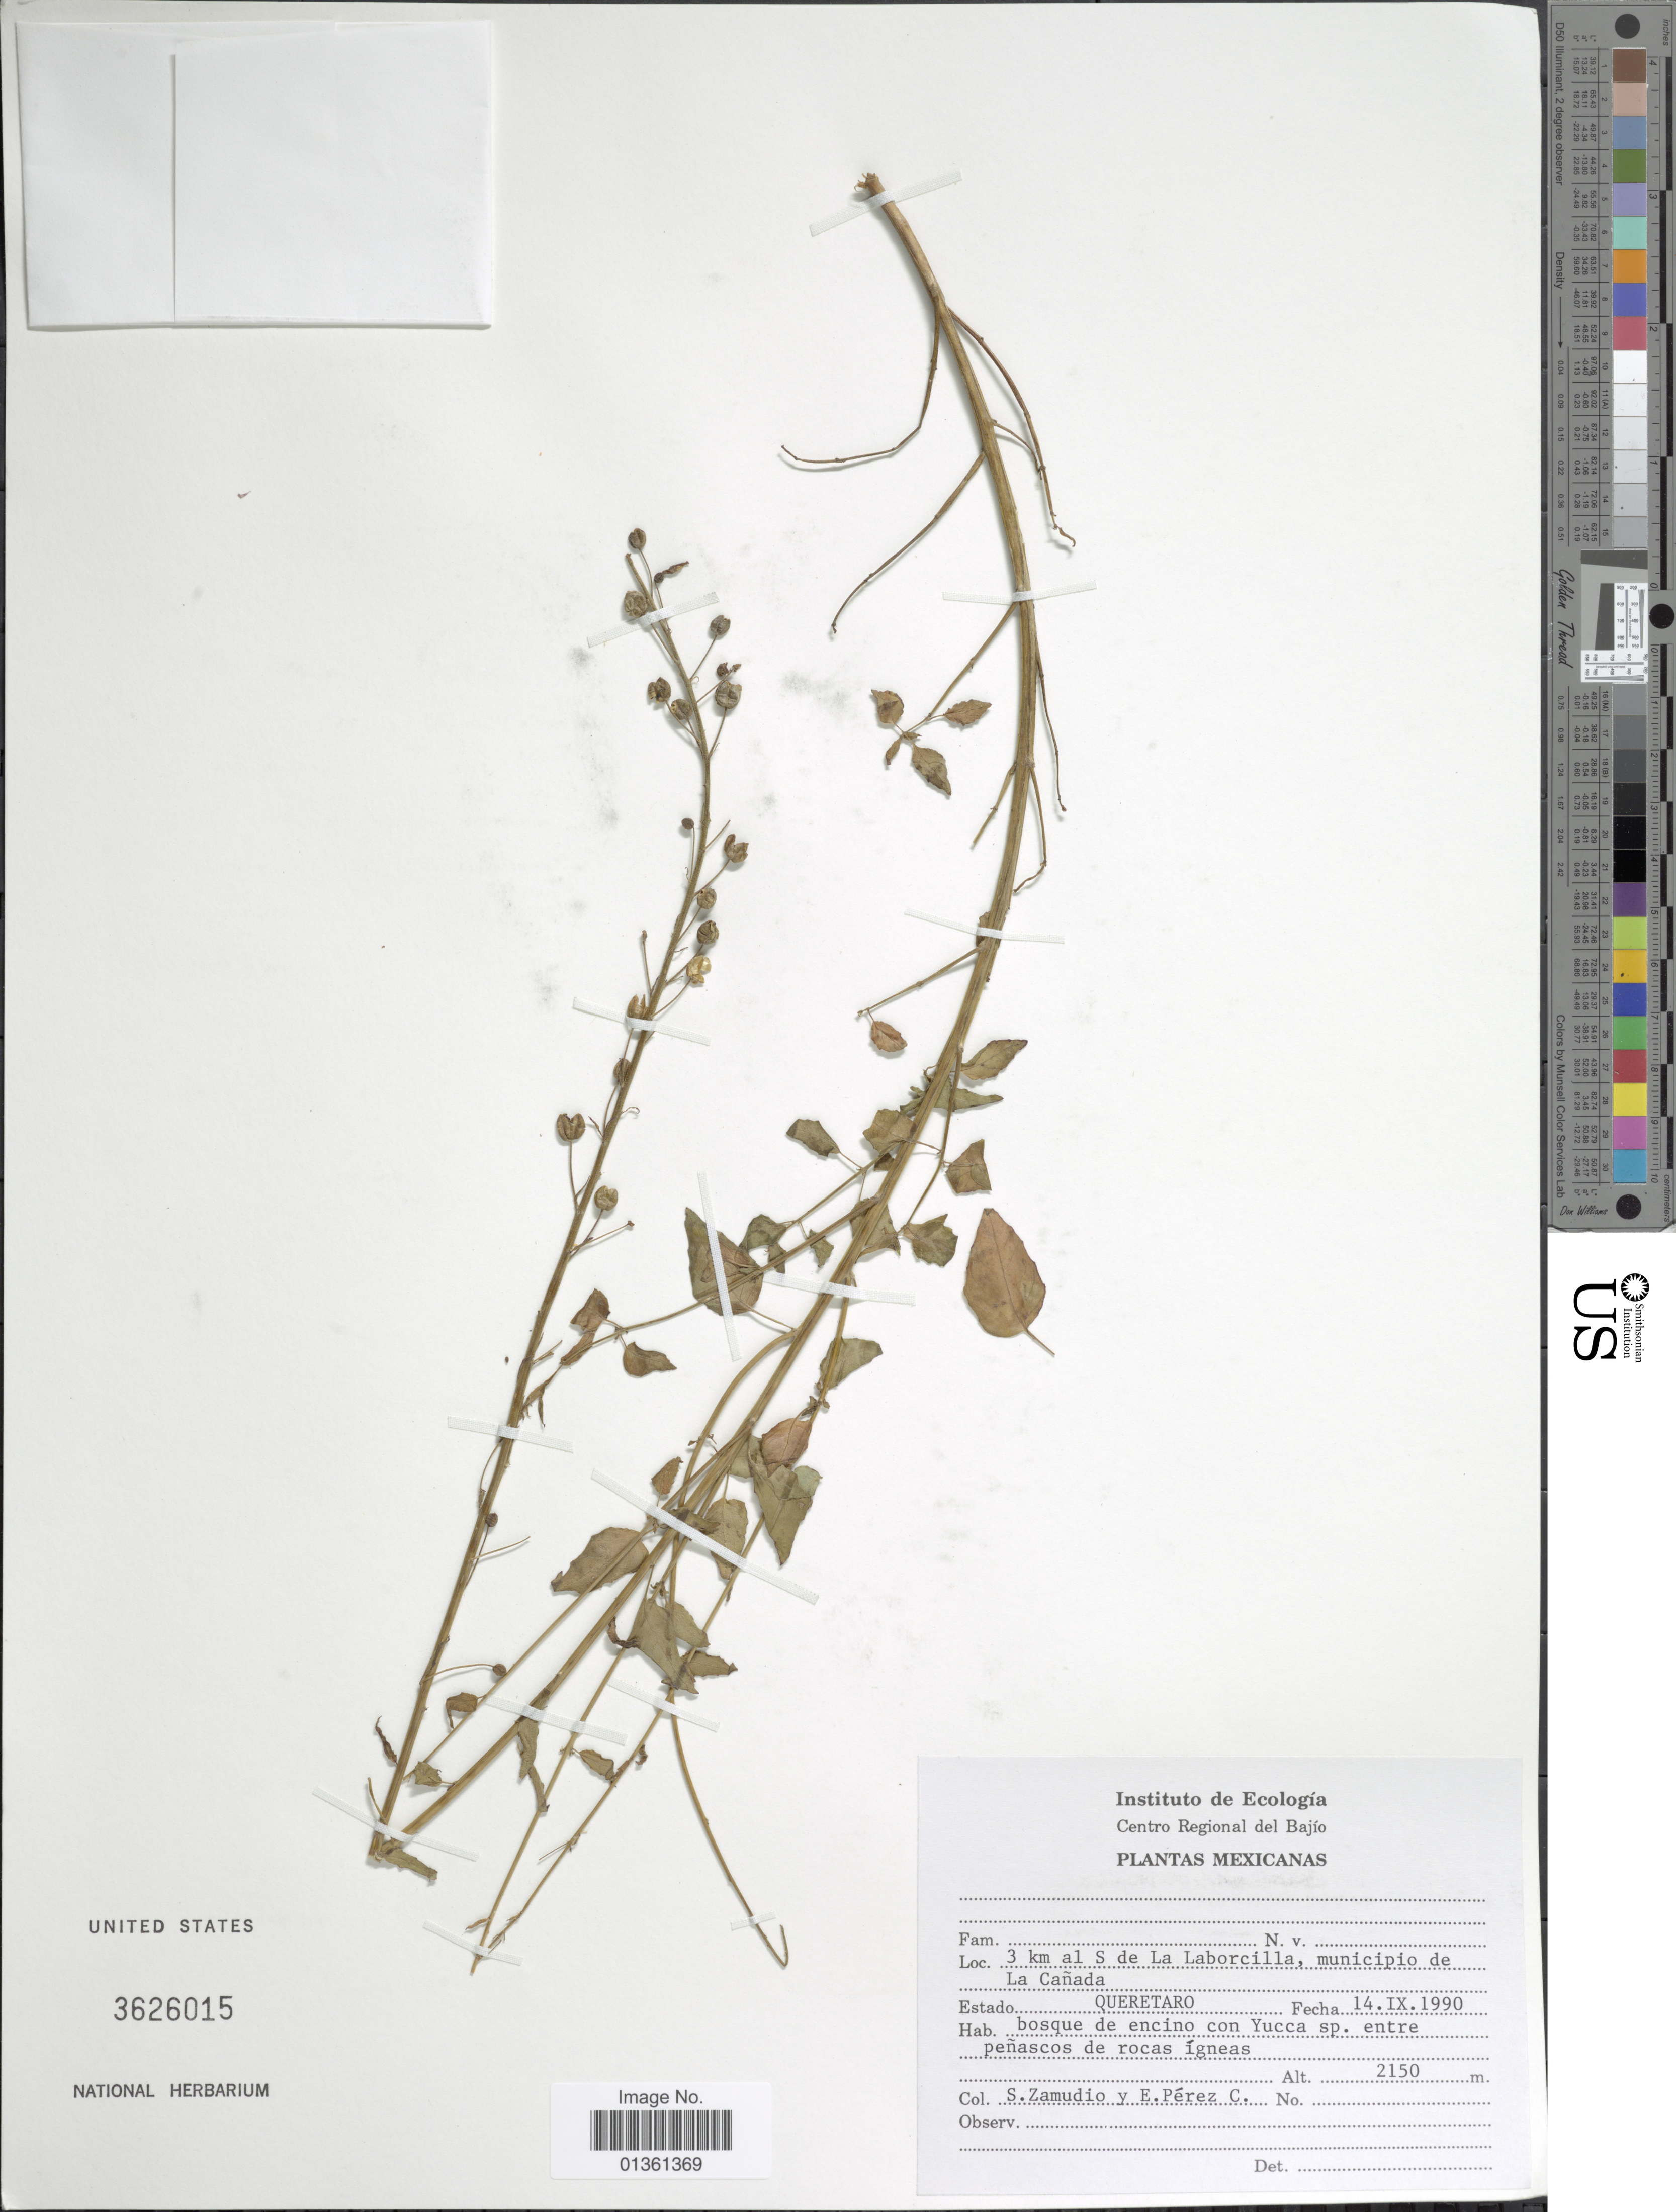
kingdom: Plantae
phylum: Tracheophyta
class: Magnoliopsida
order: Myrtales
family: Onagraceae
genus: Lopezia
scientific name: Lopezia sp.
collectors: S. Zamudio Ruíz & E. Pérez C.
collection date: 1990-09-14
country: Mexico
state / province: Querétaro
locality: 3 km al S de La Laborcilla, municipio de La Cañada.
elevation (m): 2150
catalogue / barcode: US 3626015